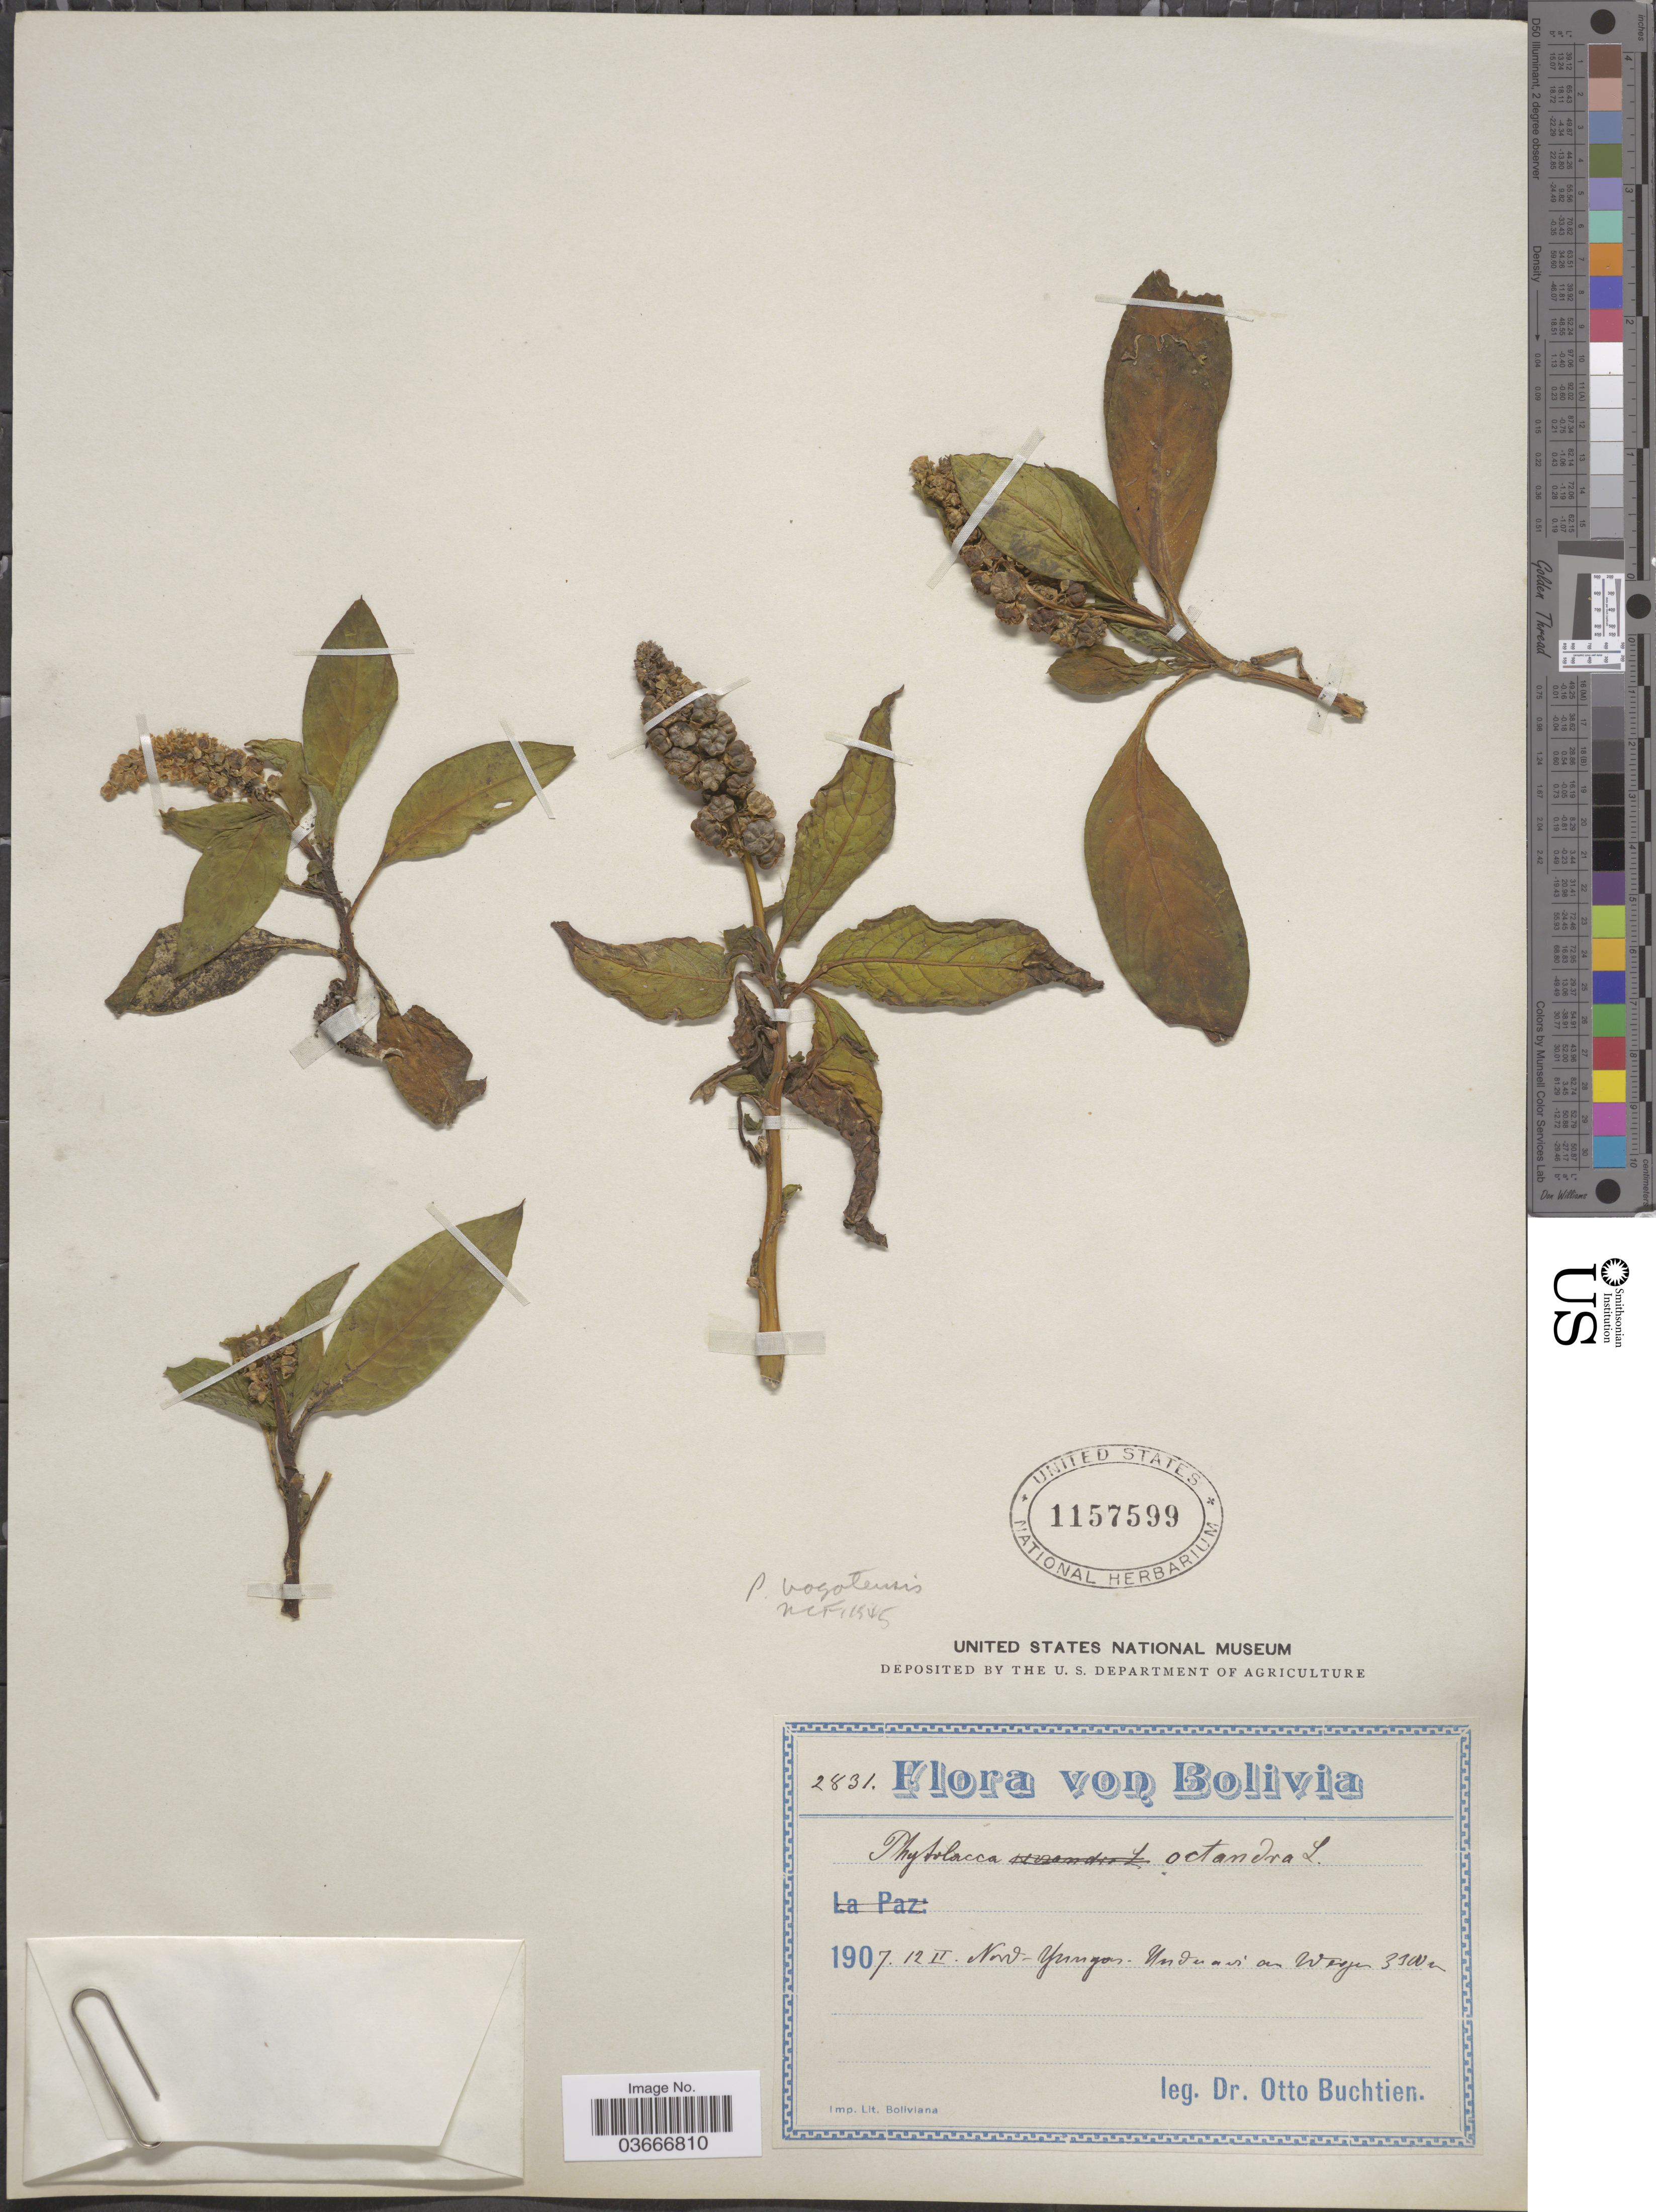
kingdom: Plantae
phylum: Tracheophyta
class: Magnoliopsida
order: Caryophyllales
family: Phytolaccaceae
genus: Phytolacca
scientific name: Phytolacca bogotensis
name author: Kunth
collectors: O. Buchtien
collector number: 2831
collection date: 1907-02-12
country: Bolivia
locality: Nord-Yungas. Unduavi am Wege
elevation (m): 3100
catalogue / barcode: US 1157599